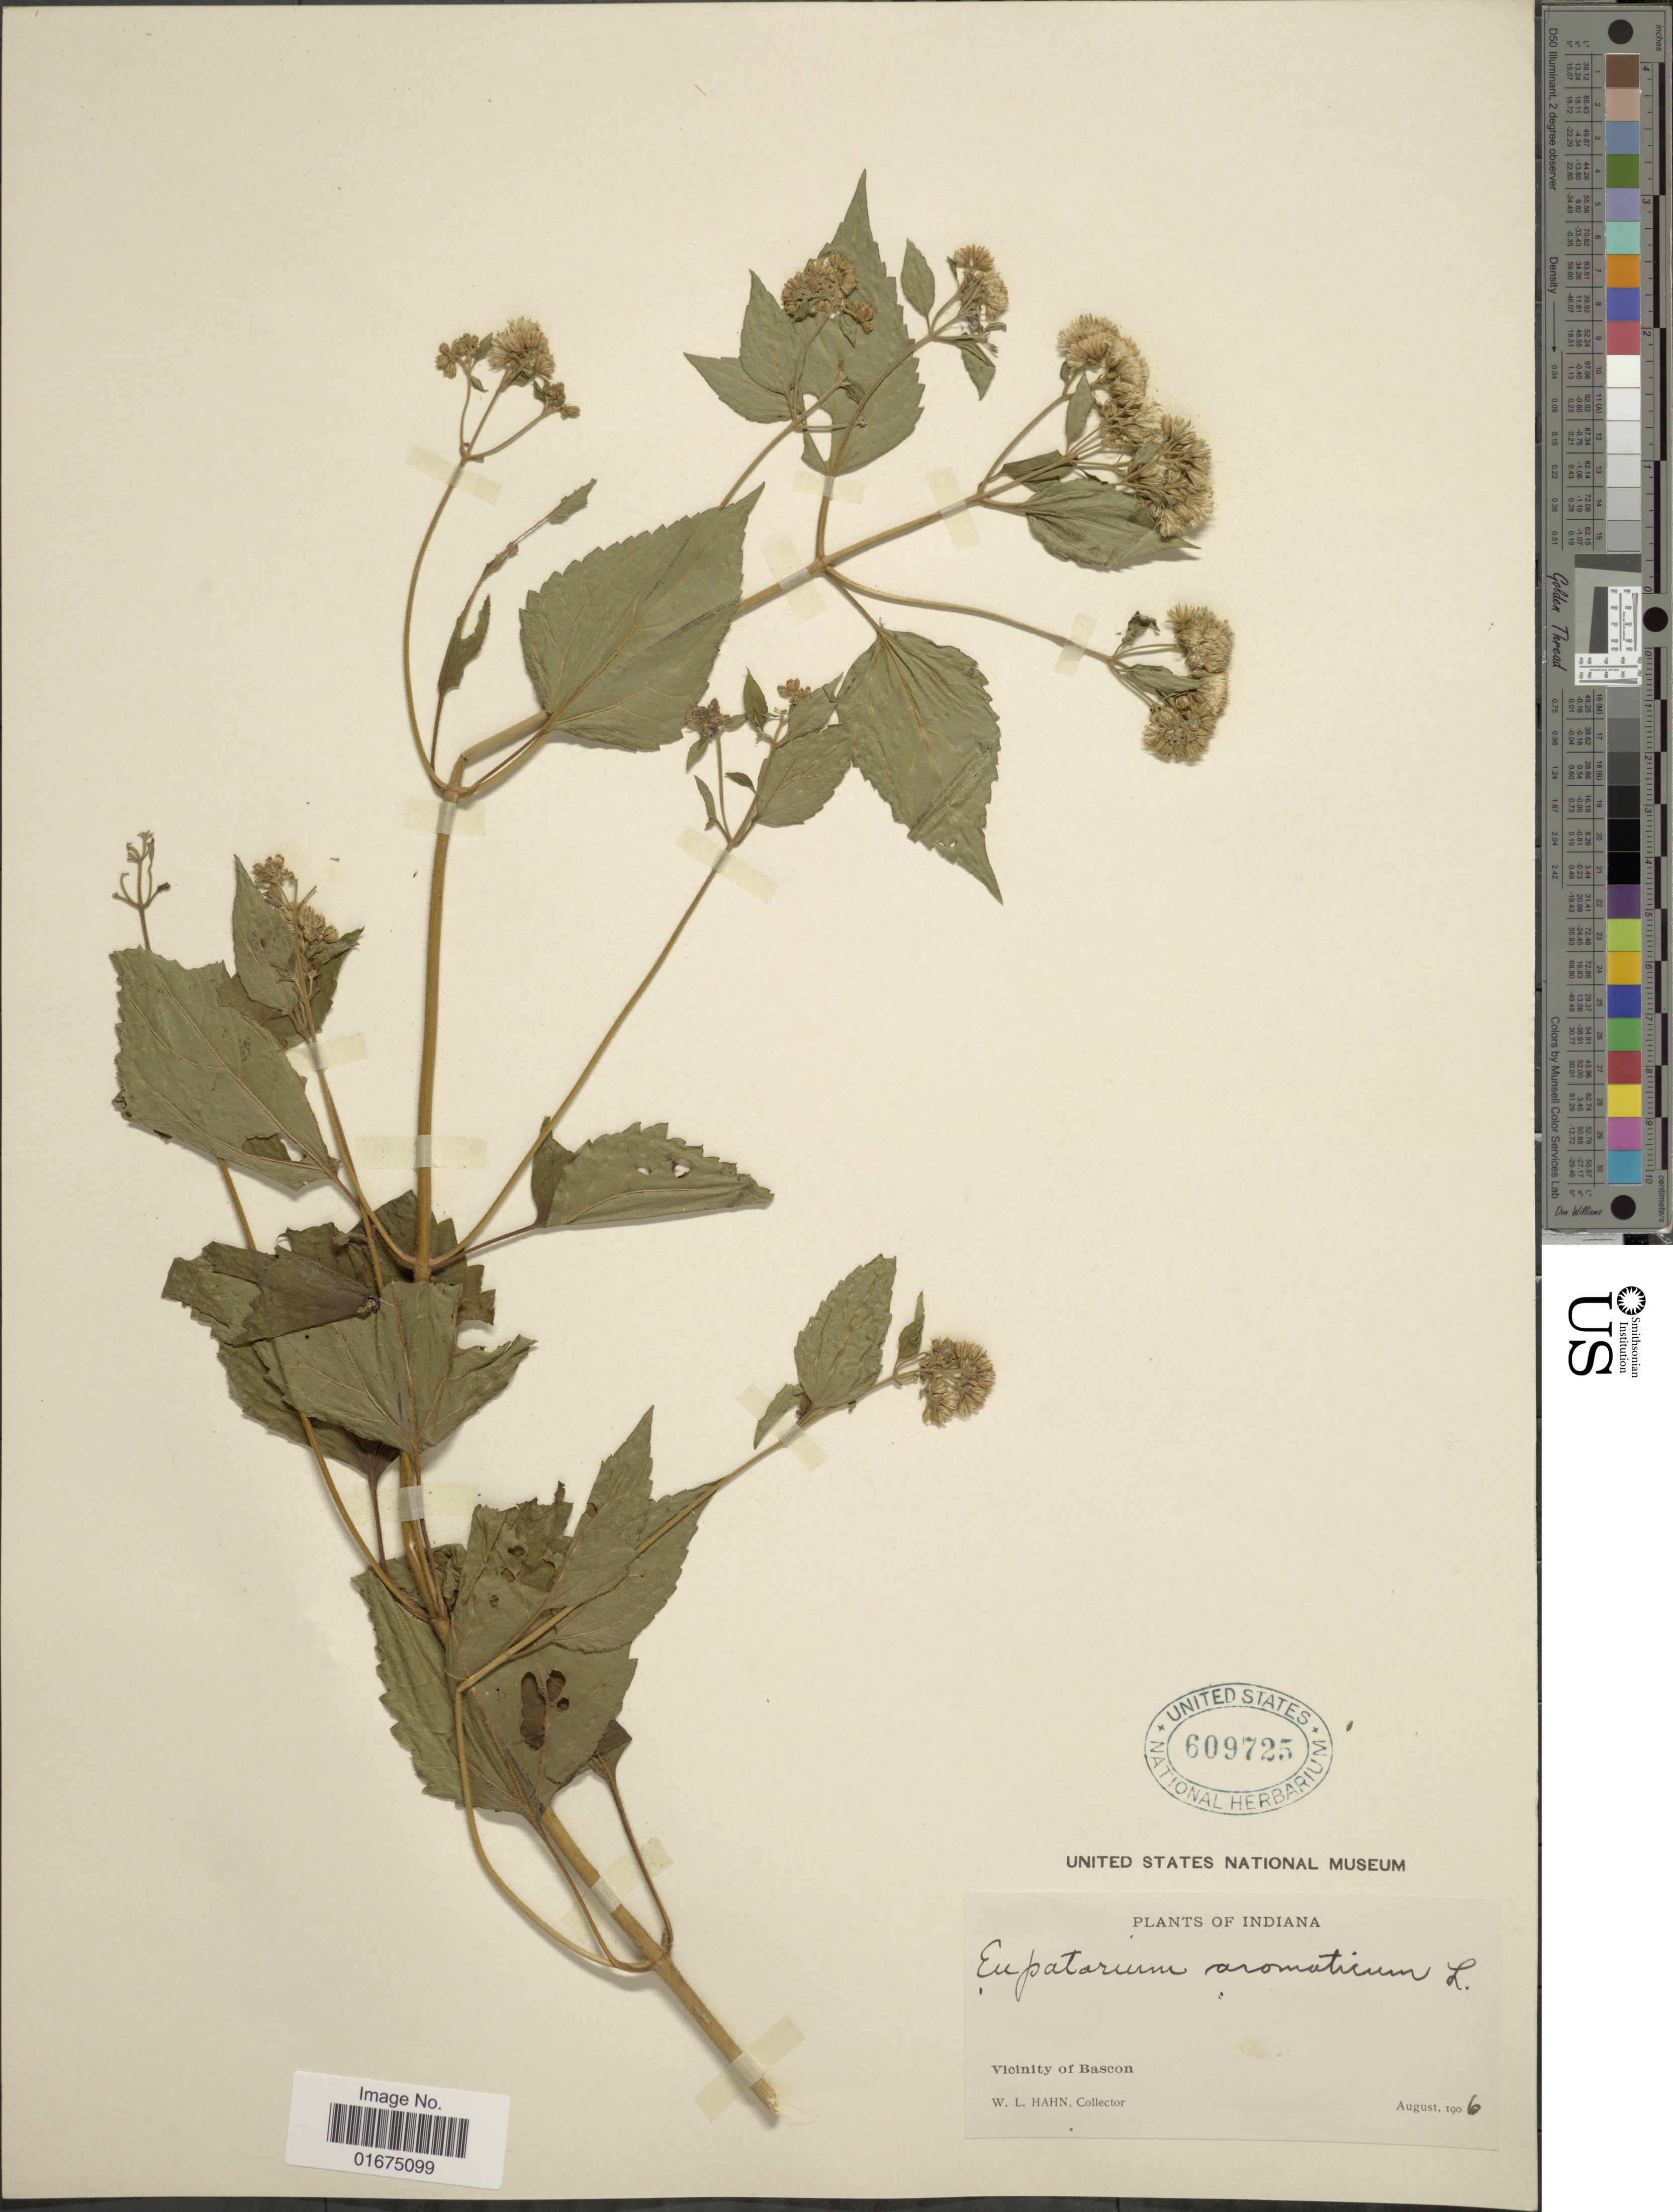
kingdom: Plantae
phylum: Tracheophyta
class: Magnoliopsida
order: Asterales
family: Asteraceae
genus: Ageratina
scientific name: Ageratina altissima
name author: (L.) R.M. King & H. Rob.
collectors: W. L. Hahn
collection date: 1906-08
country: United States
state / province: Indiana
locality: Vicinity of Bascon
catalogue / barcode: US 609725